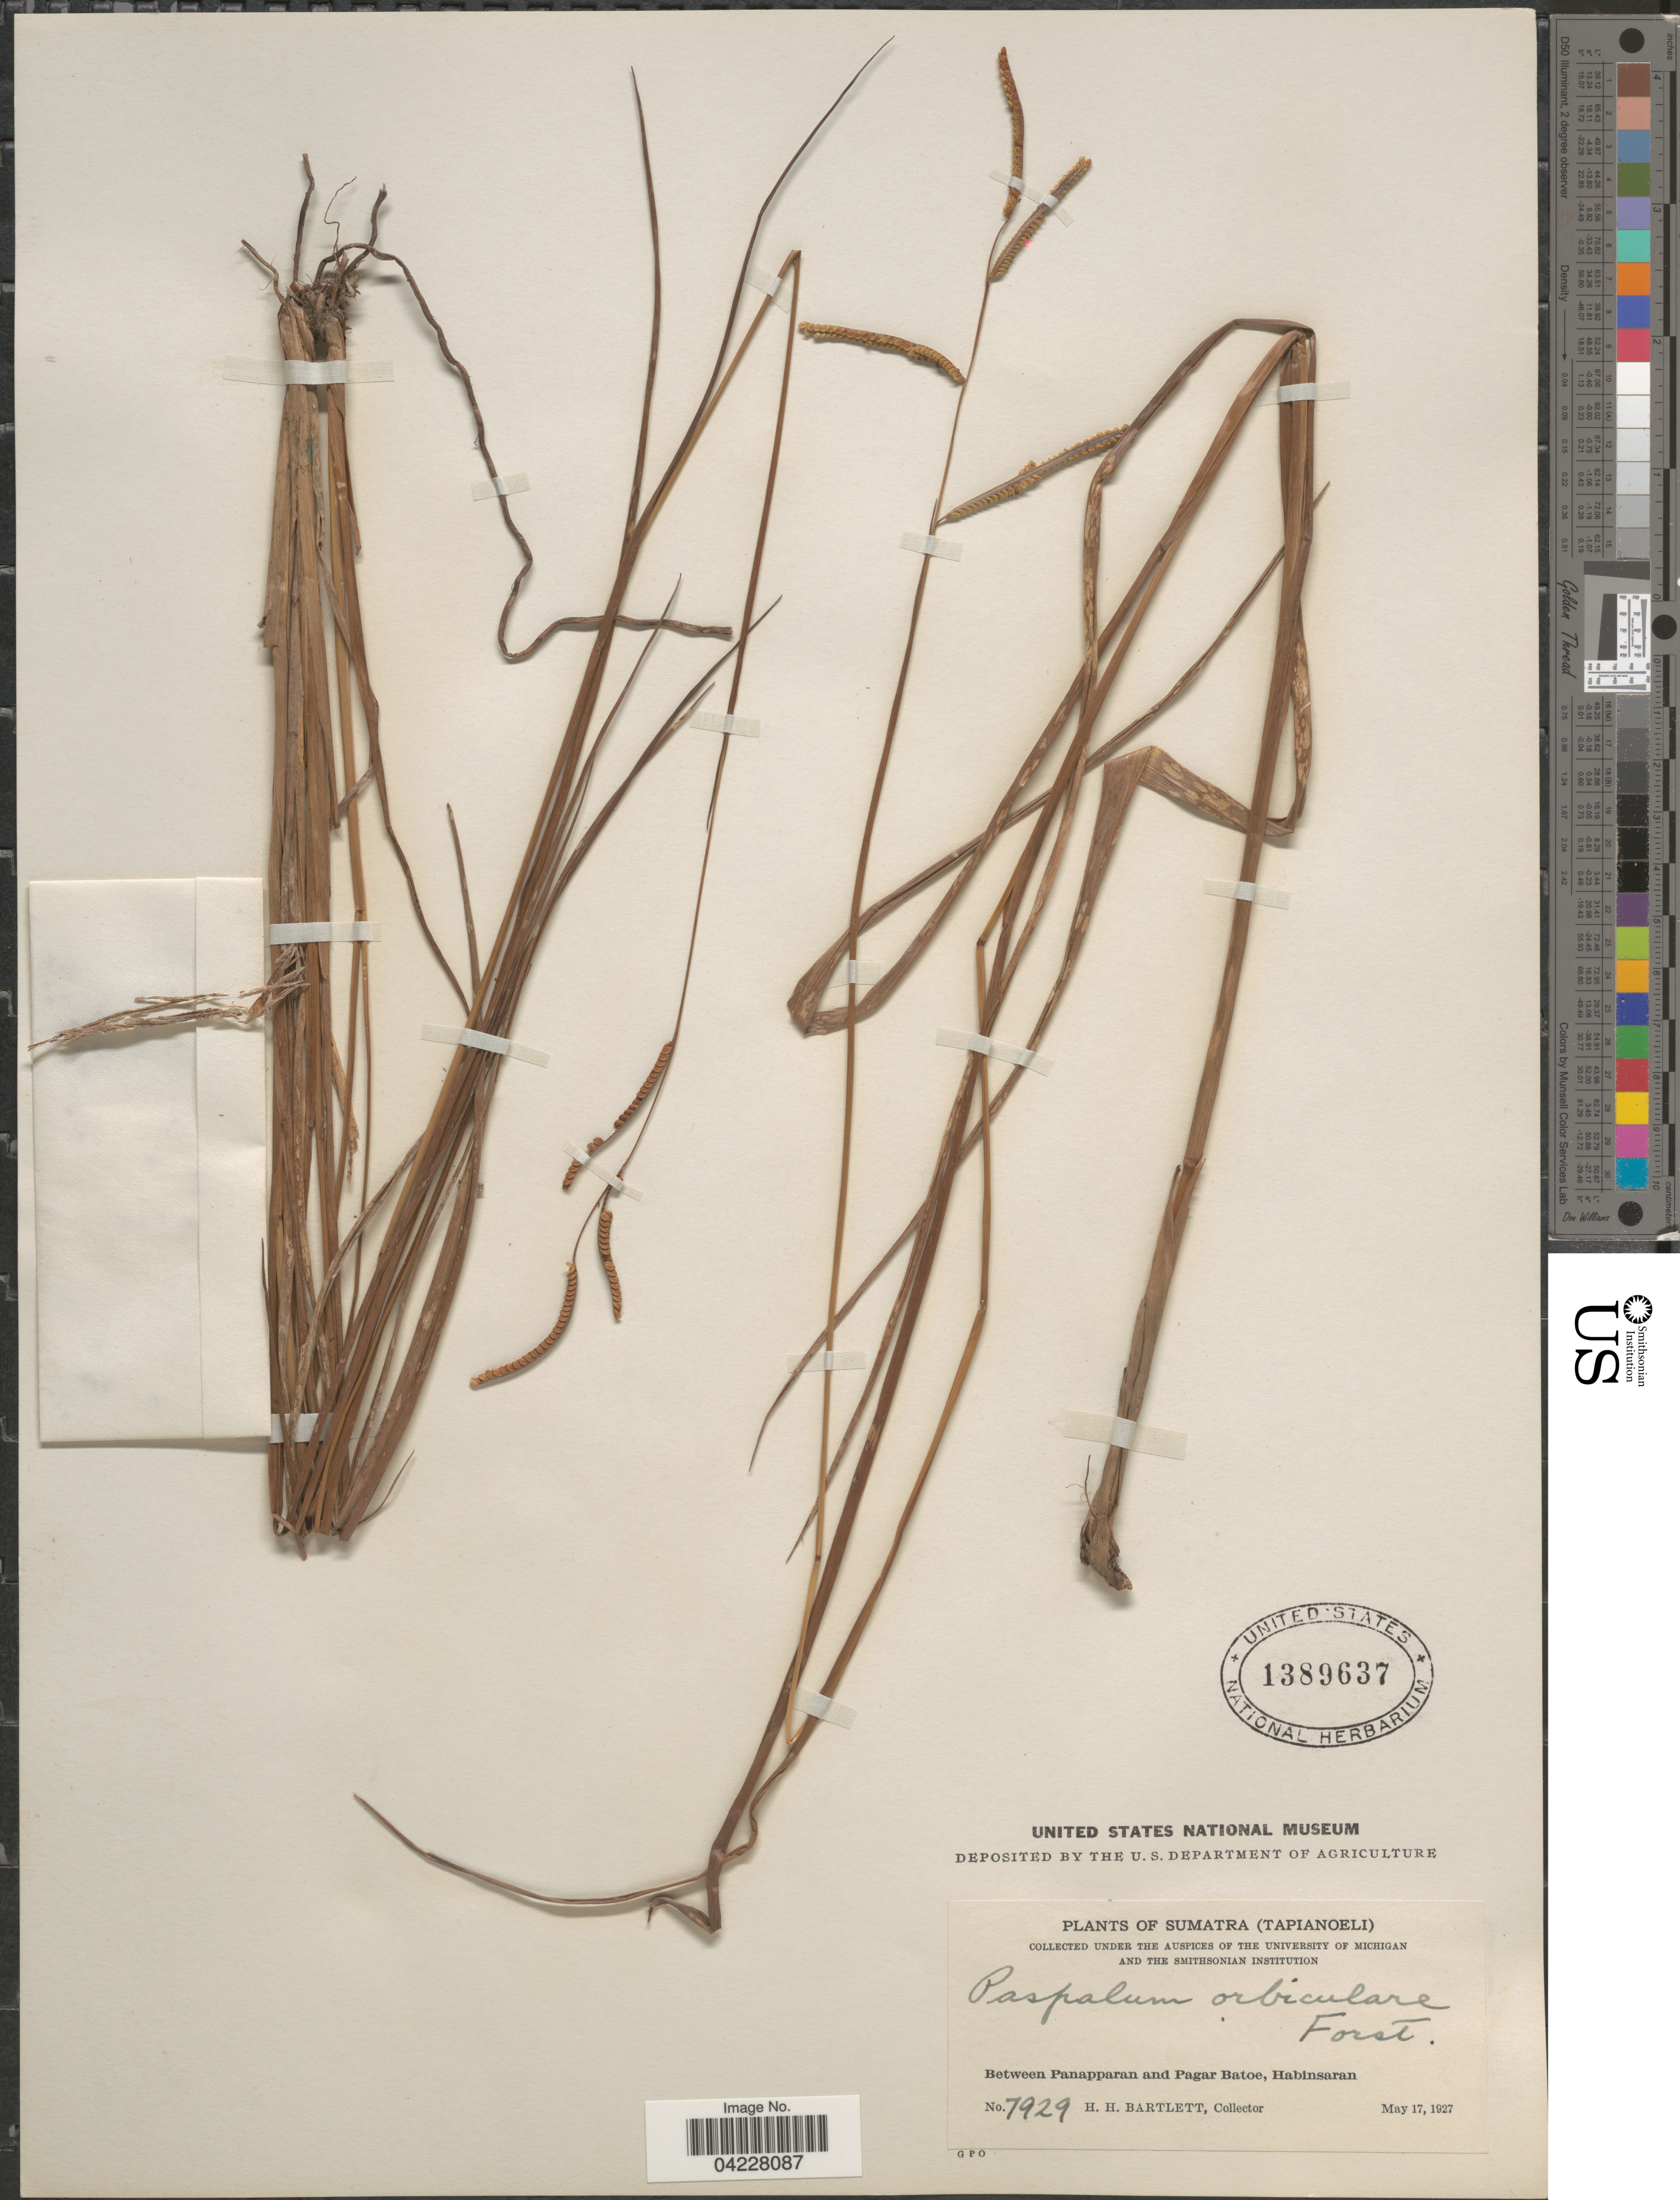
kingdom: Plantae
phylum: Tracheophyta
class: Liliopsida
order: Poales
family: Poaceae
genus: Paspalum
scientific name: Paspalum orbiculare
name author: G. Forst.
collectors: H. H. Bartlett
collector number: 7929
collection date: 1927-05-17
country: Indonesia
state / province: Sumatra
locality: (Tapianoeli). Between Panapparan and Pagar Batoe, Habinsaran.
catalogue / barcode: US 1389637